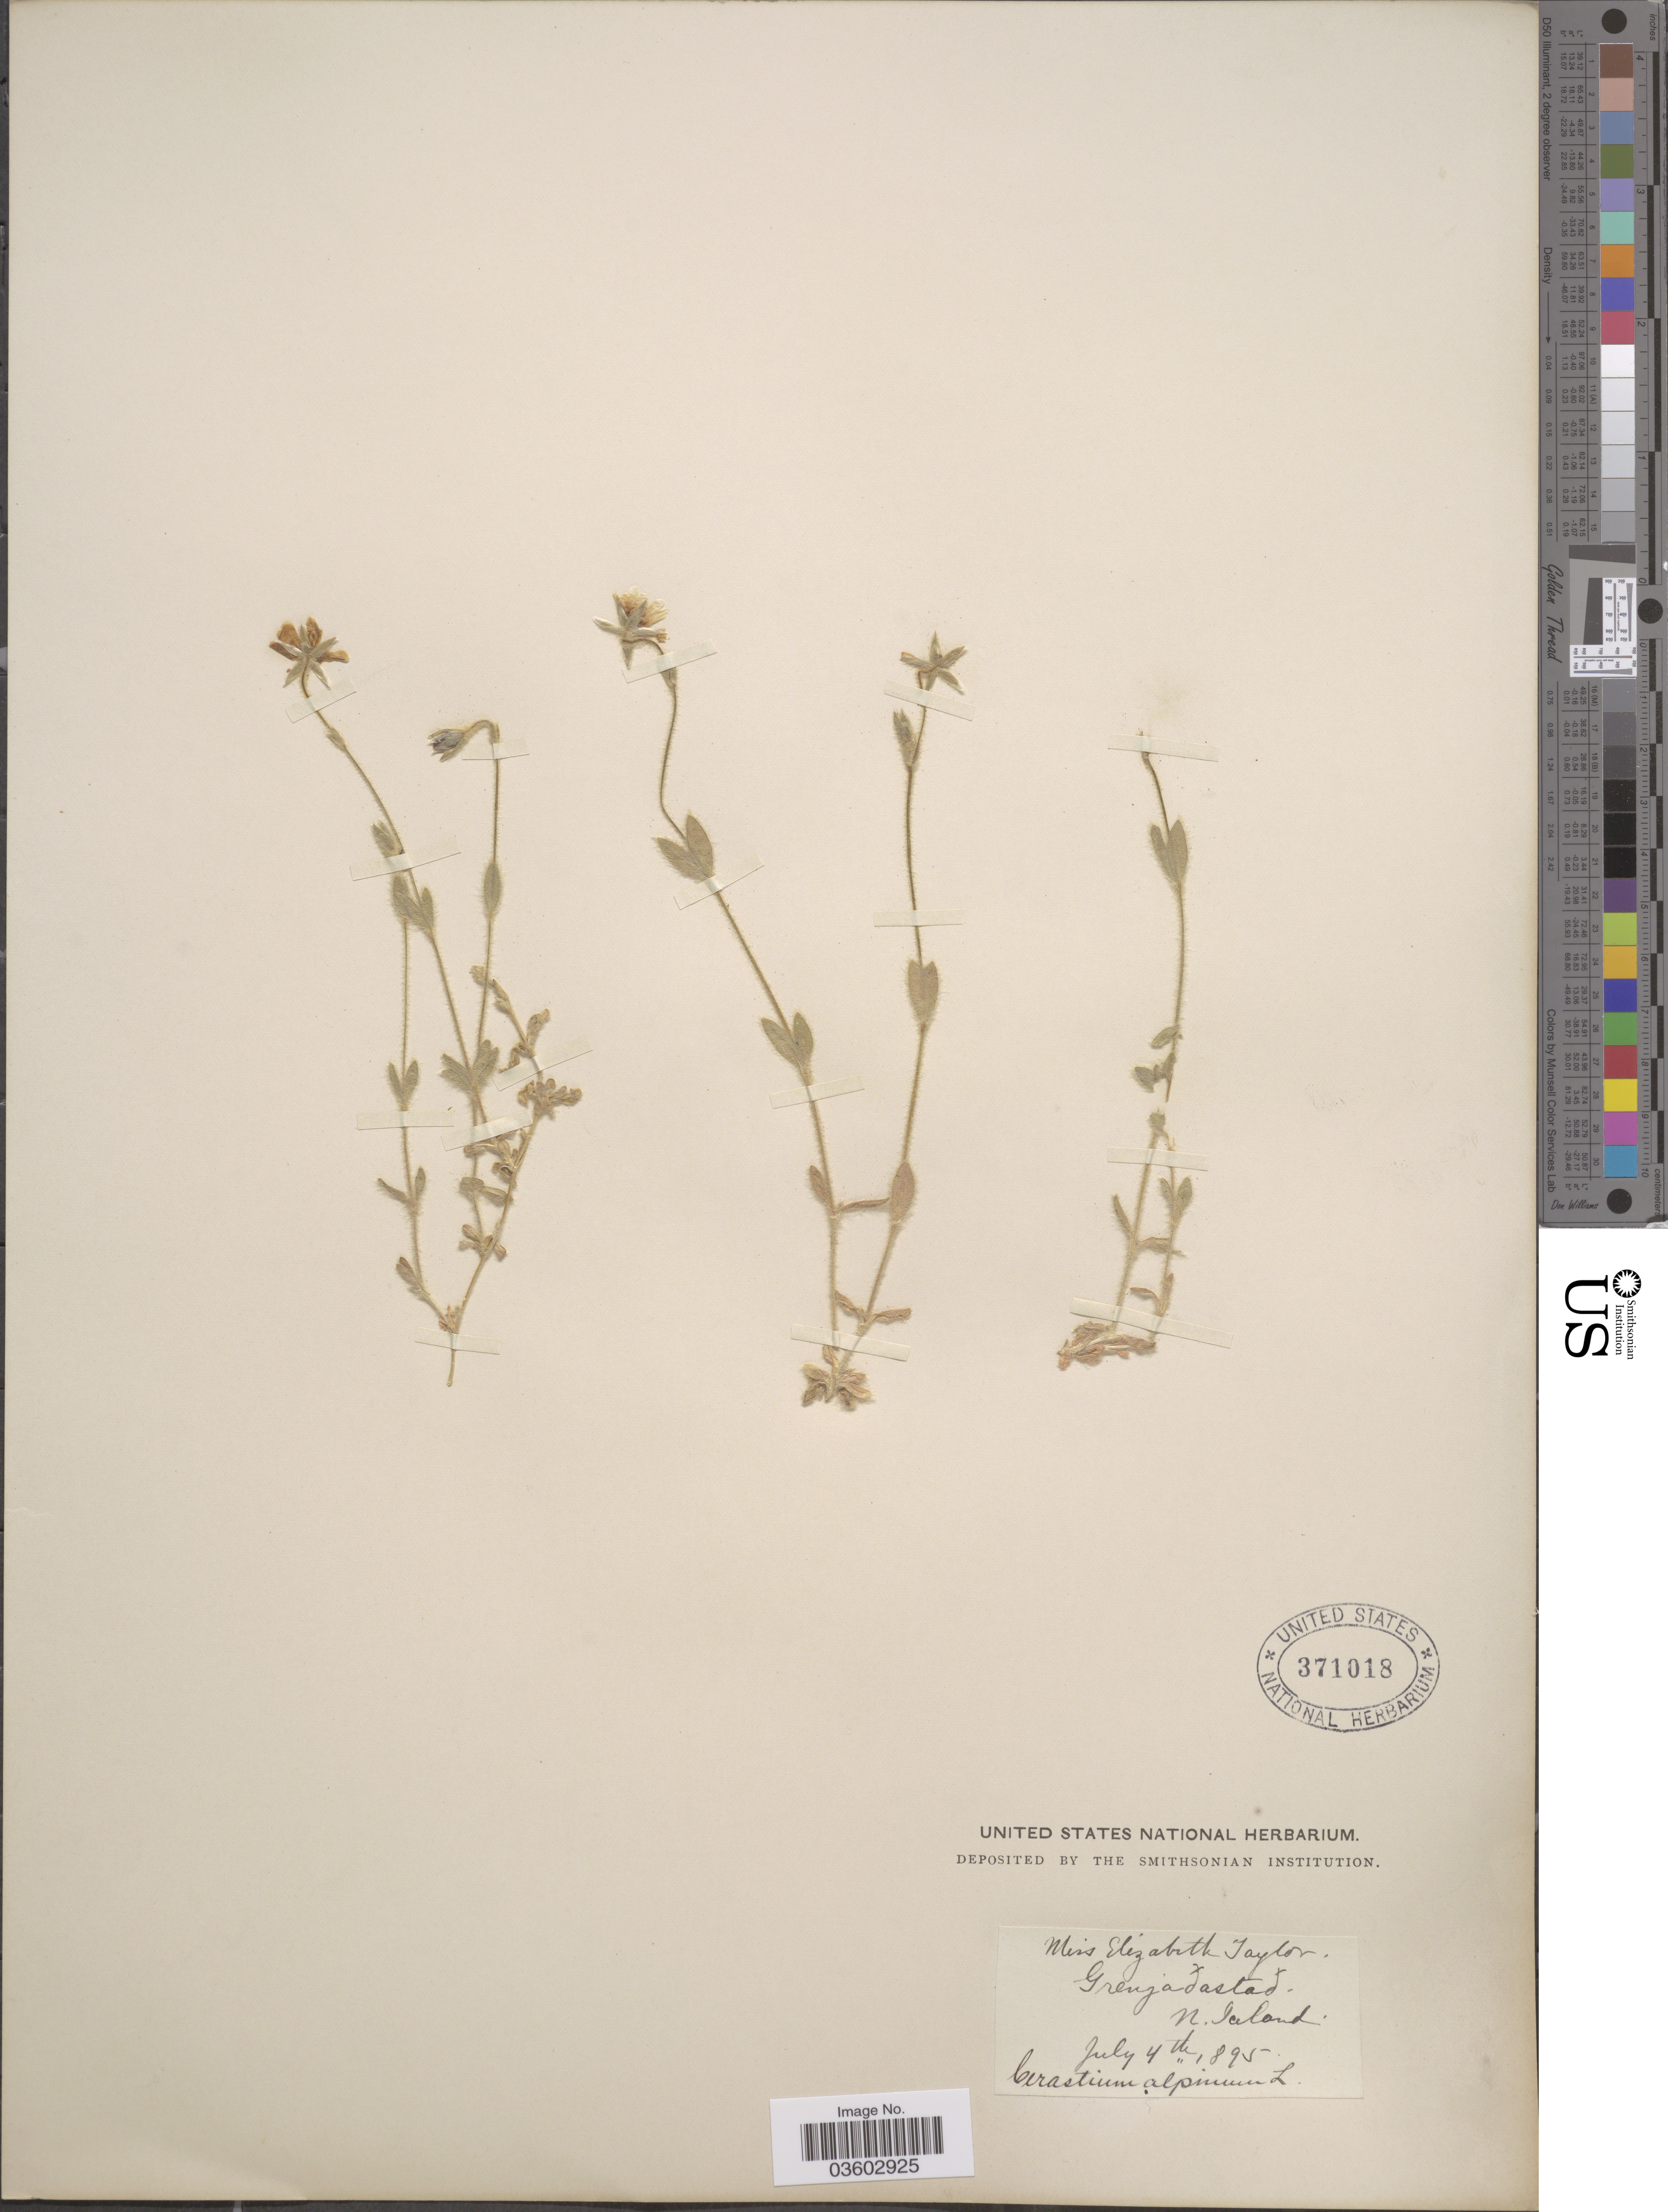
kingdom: Plantae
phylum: Tracheophyta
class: Magnoliopsida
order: Caryophyllales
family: Caryophyllaceae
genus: Cerastium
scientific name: Cerastium alpinum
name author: L.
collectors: E. L. Taylor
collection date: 1895-07-04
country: Iceland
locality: Grenjadastad. N. Iceland.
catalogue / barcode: US 371018